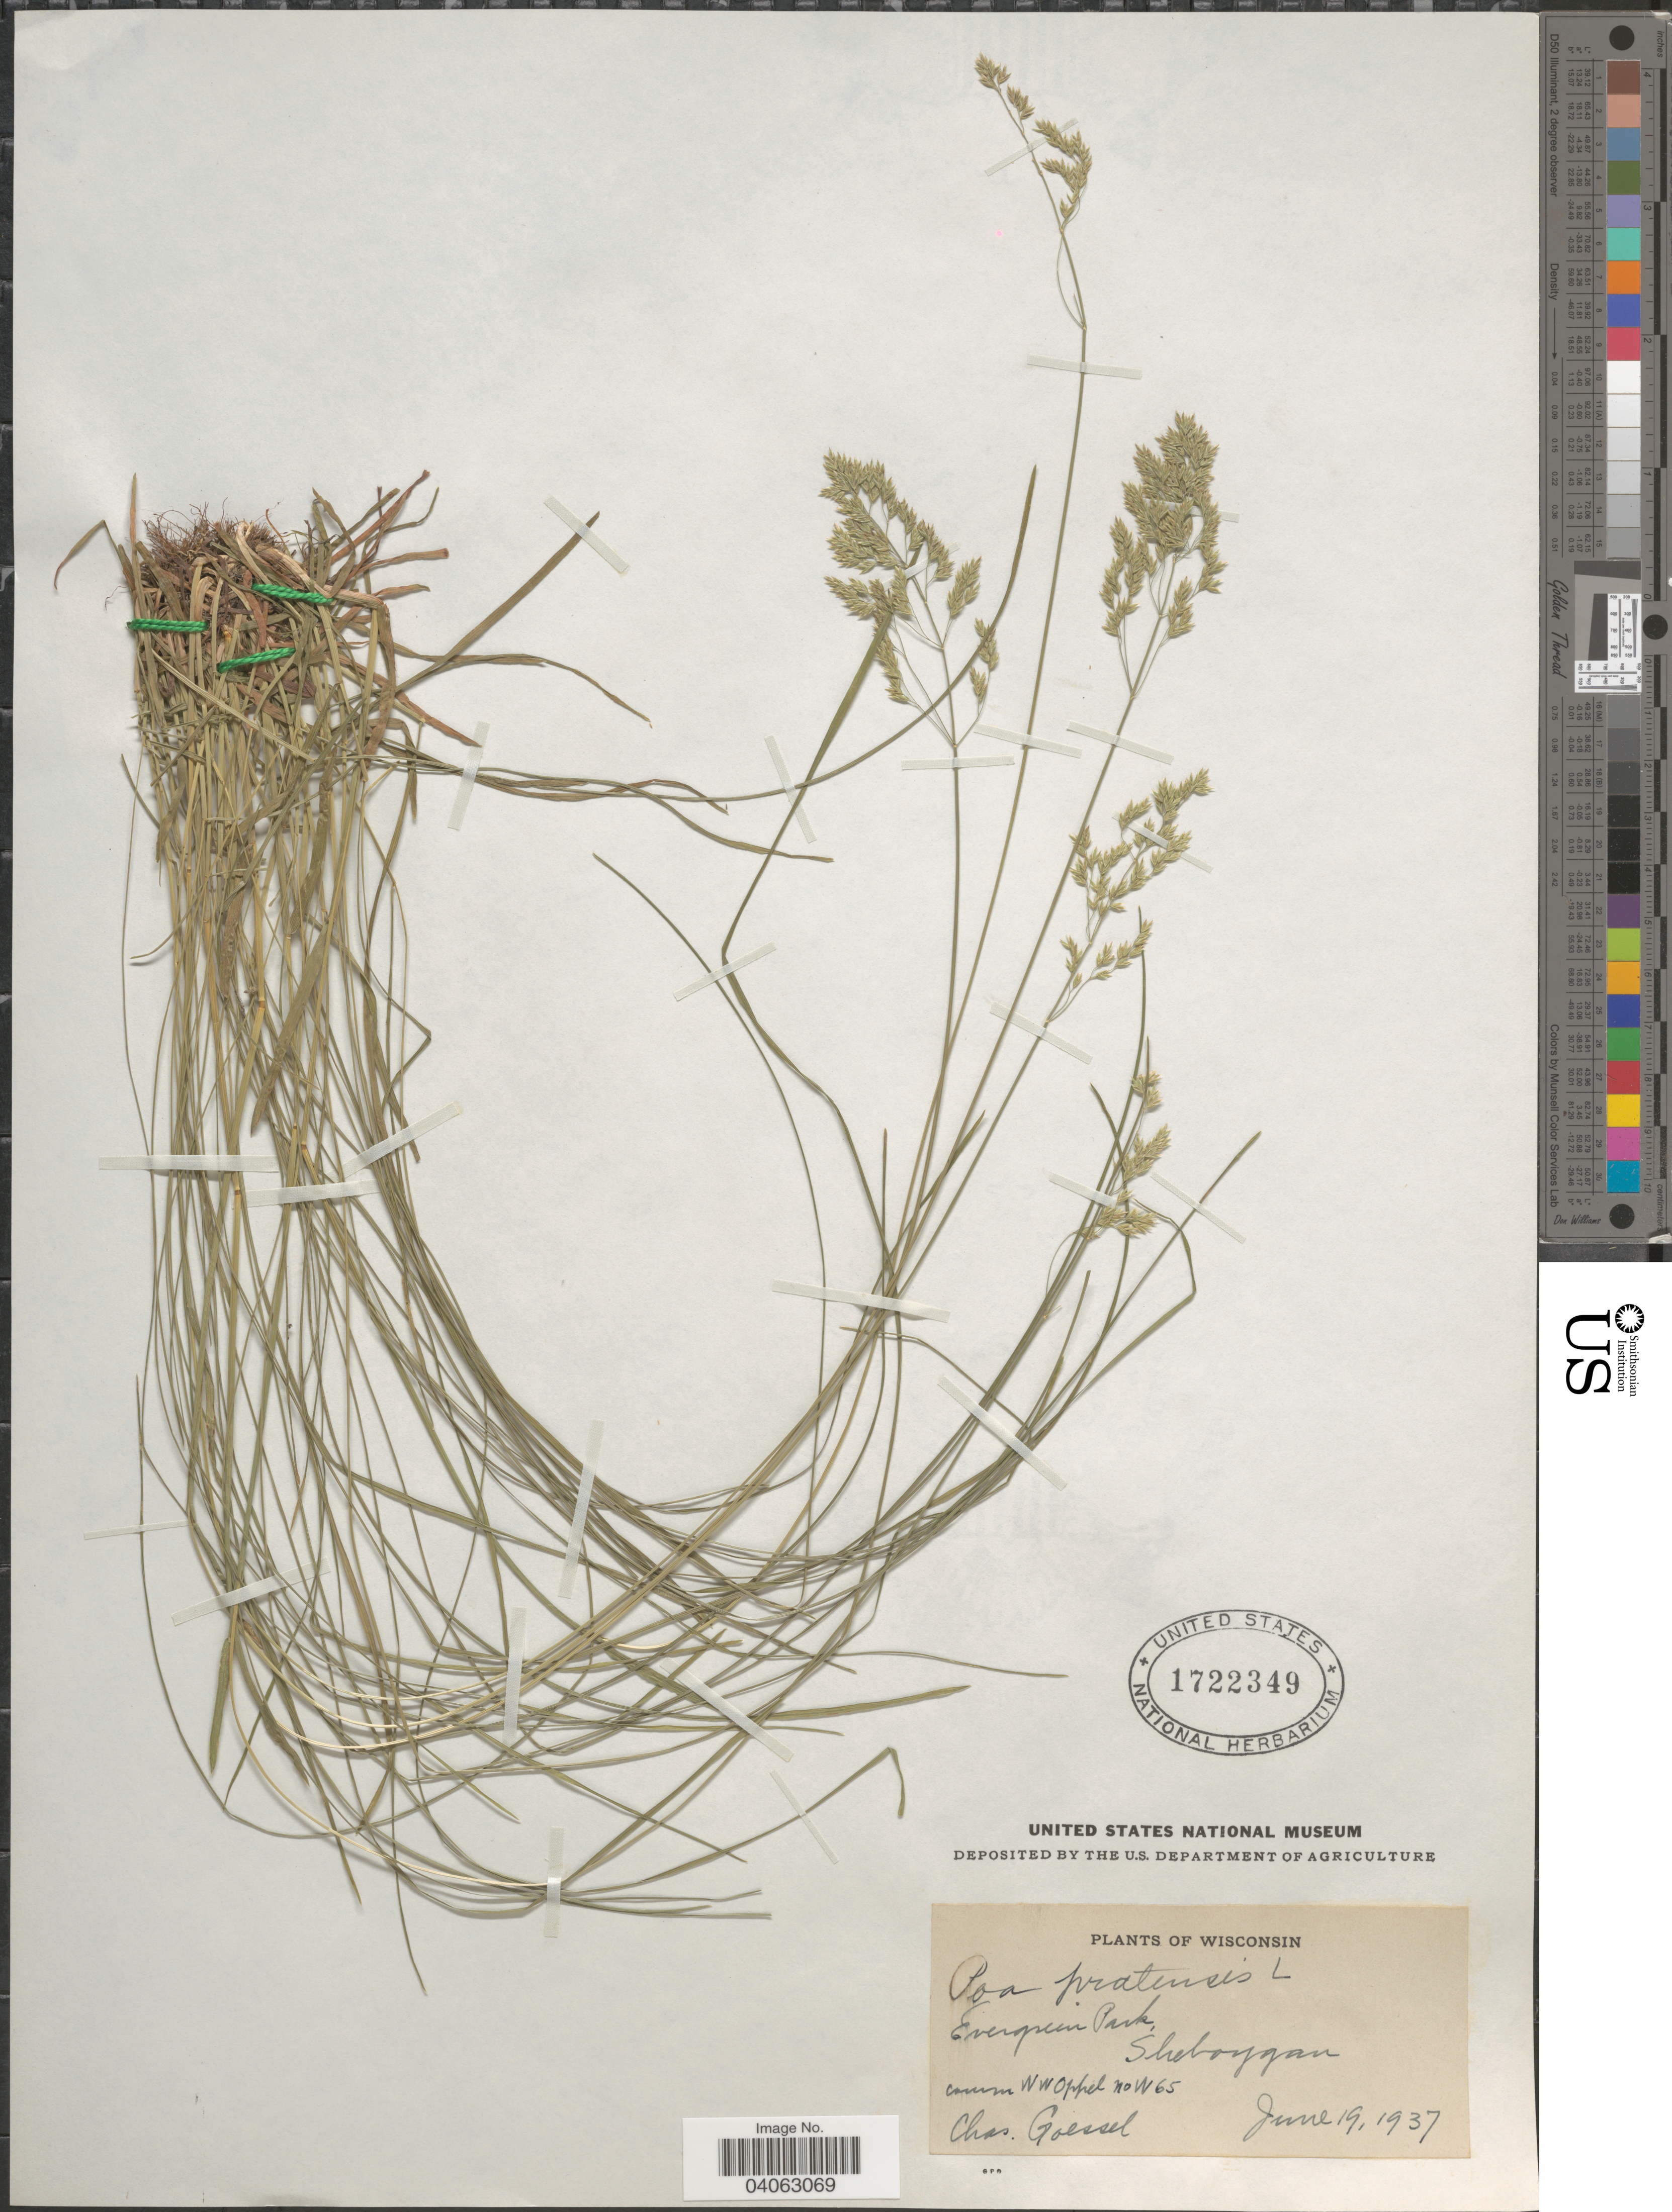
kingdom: Plantae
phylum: Tracheophyta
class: Liliopsida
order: Poales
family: Poaceae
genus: Poa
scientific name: Poa pratensis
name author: L.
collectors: C. Goessel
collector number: W65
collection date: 1937-06-19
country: United States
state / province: Wisconsin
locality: Evergreen Park, Sheboygan.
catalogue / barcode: US 1722349